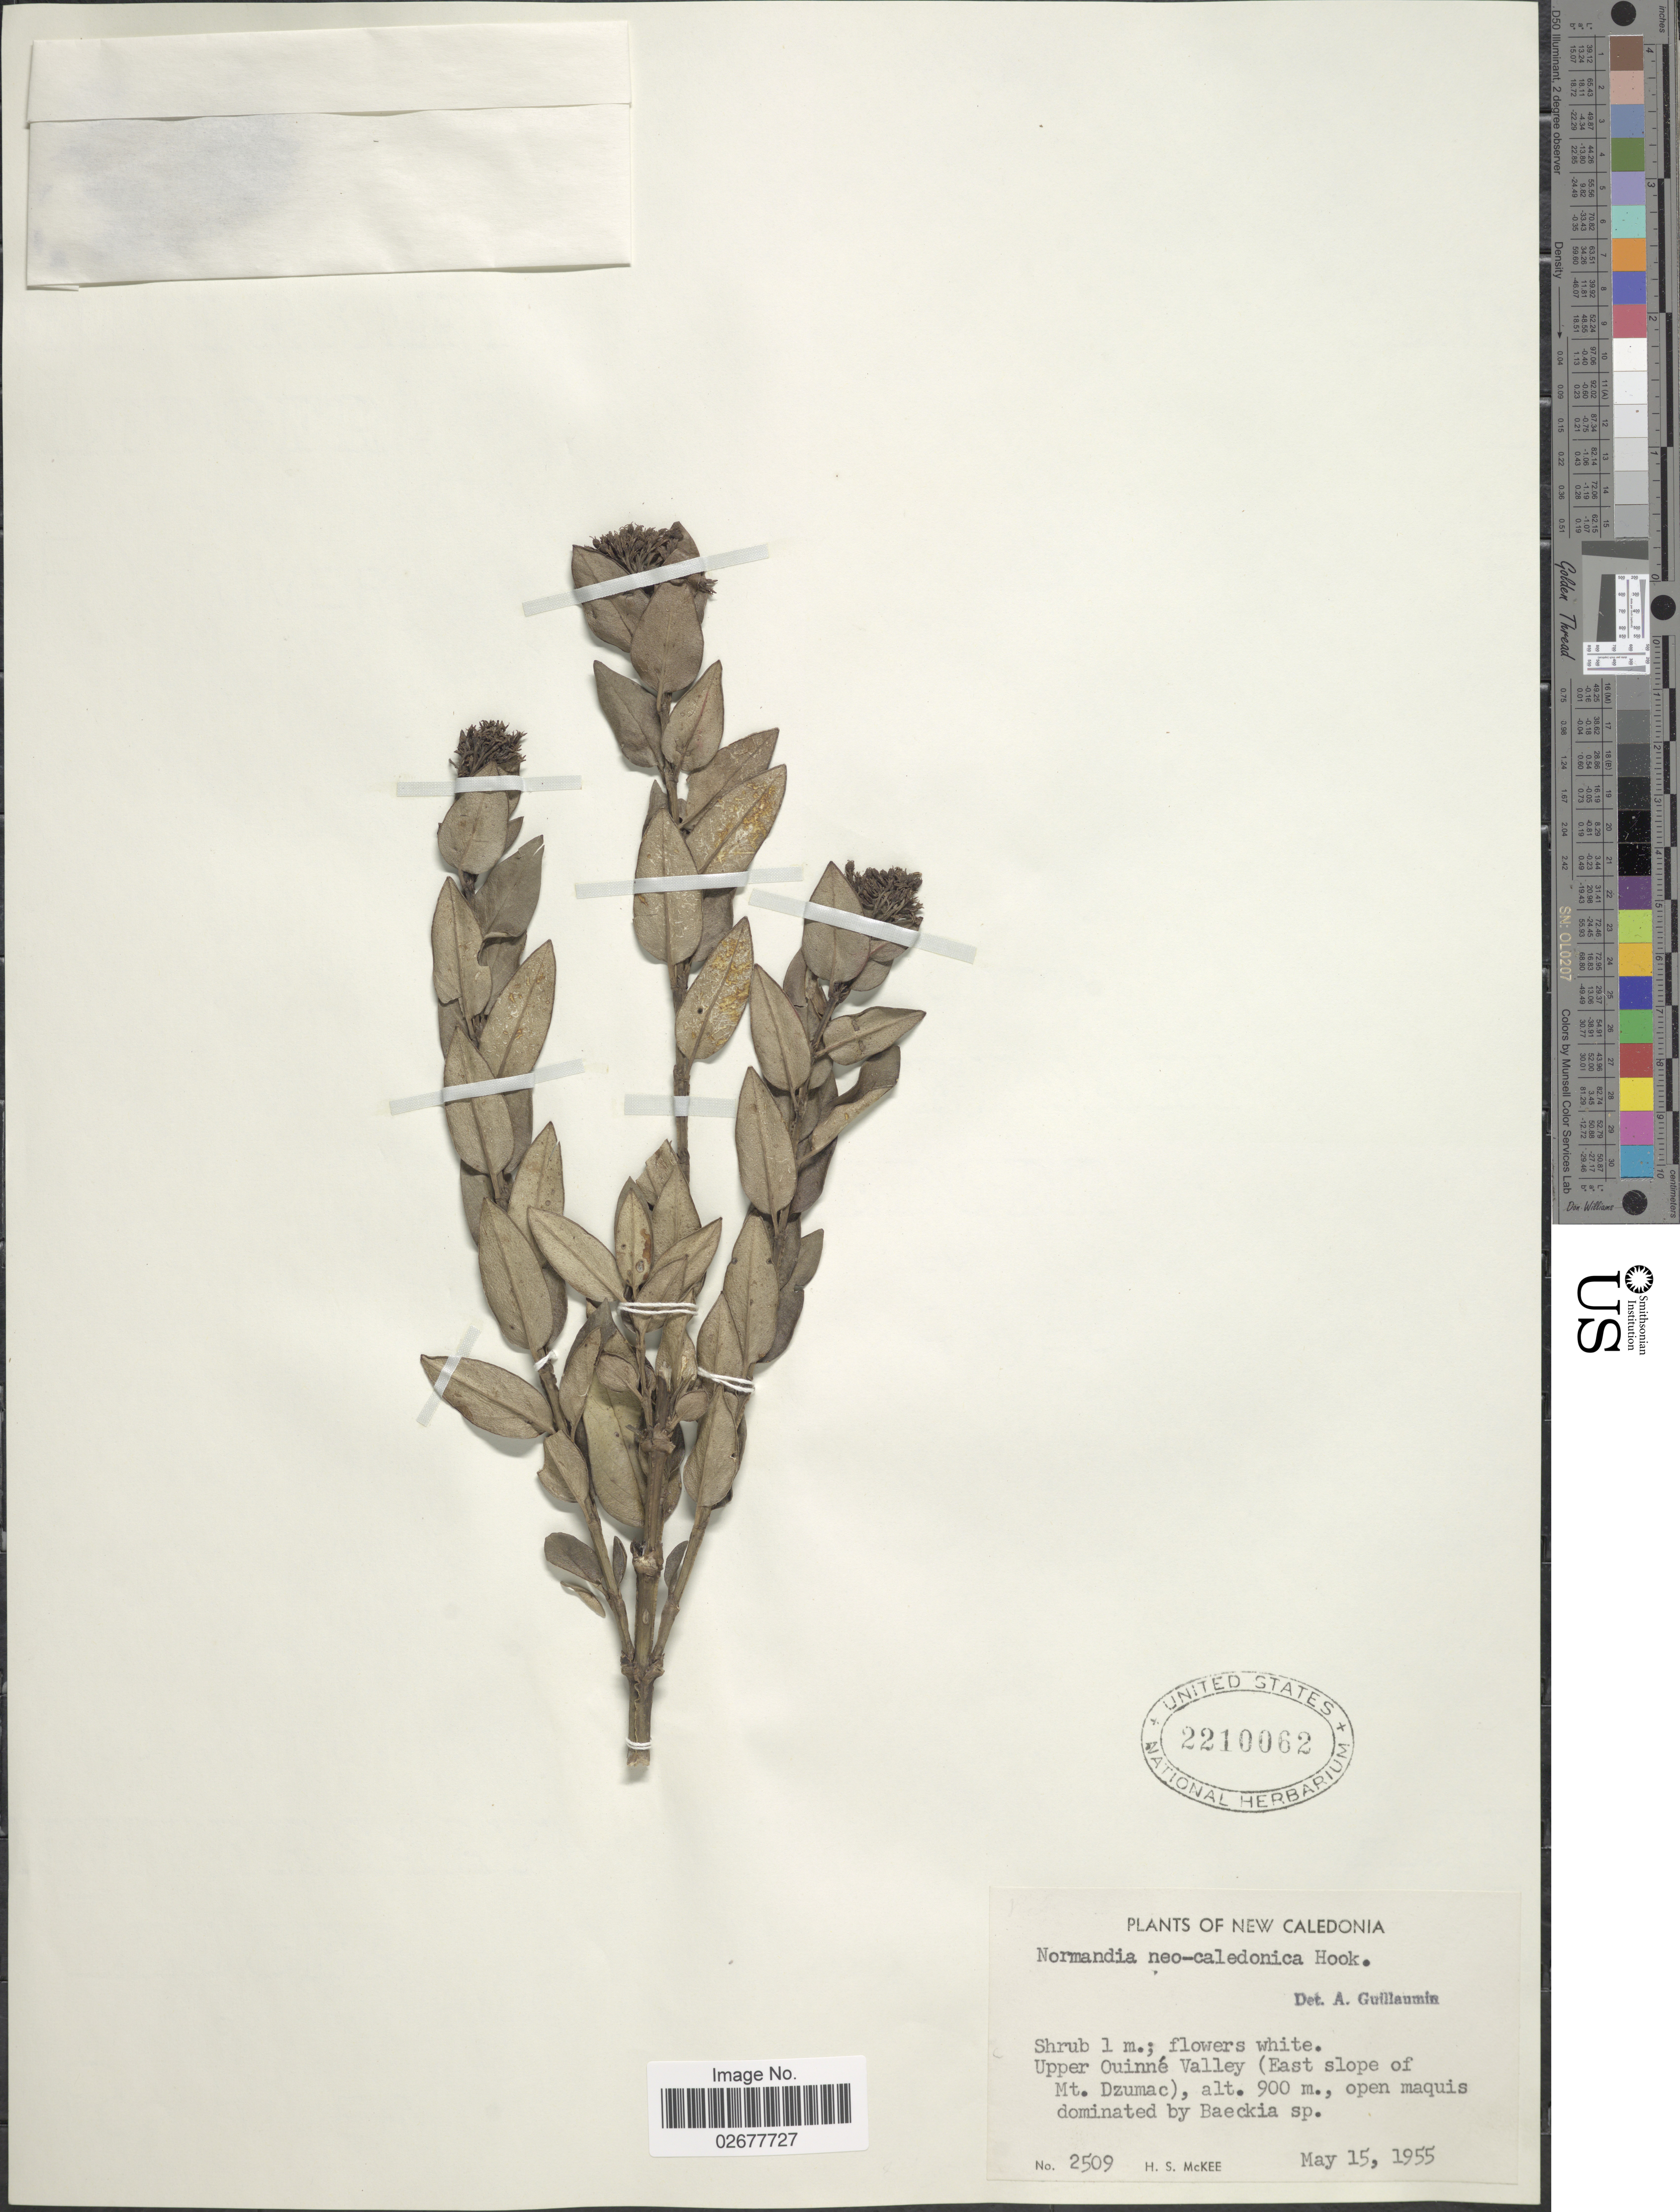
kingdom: Plantae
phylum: Tracheophyta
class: Magnoliopsida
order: Gentianales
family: Rubiaceae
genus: Normandia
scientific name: Normandia neocaledonica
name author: Hook. f.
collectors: H. S. McKee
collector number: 2509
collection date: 1955-05-15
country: New Caledonia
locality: Upper ouinné Valley (East slope of Mt. Dzumac).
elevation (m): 900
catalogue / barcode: US 2210062